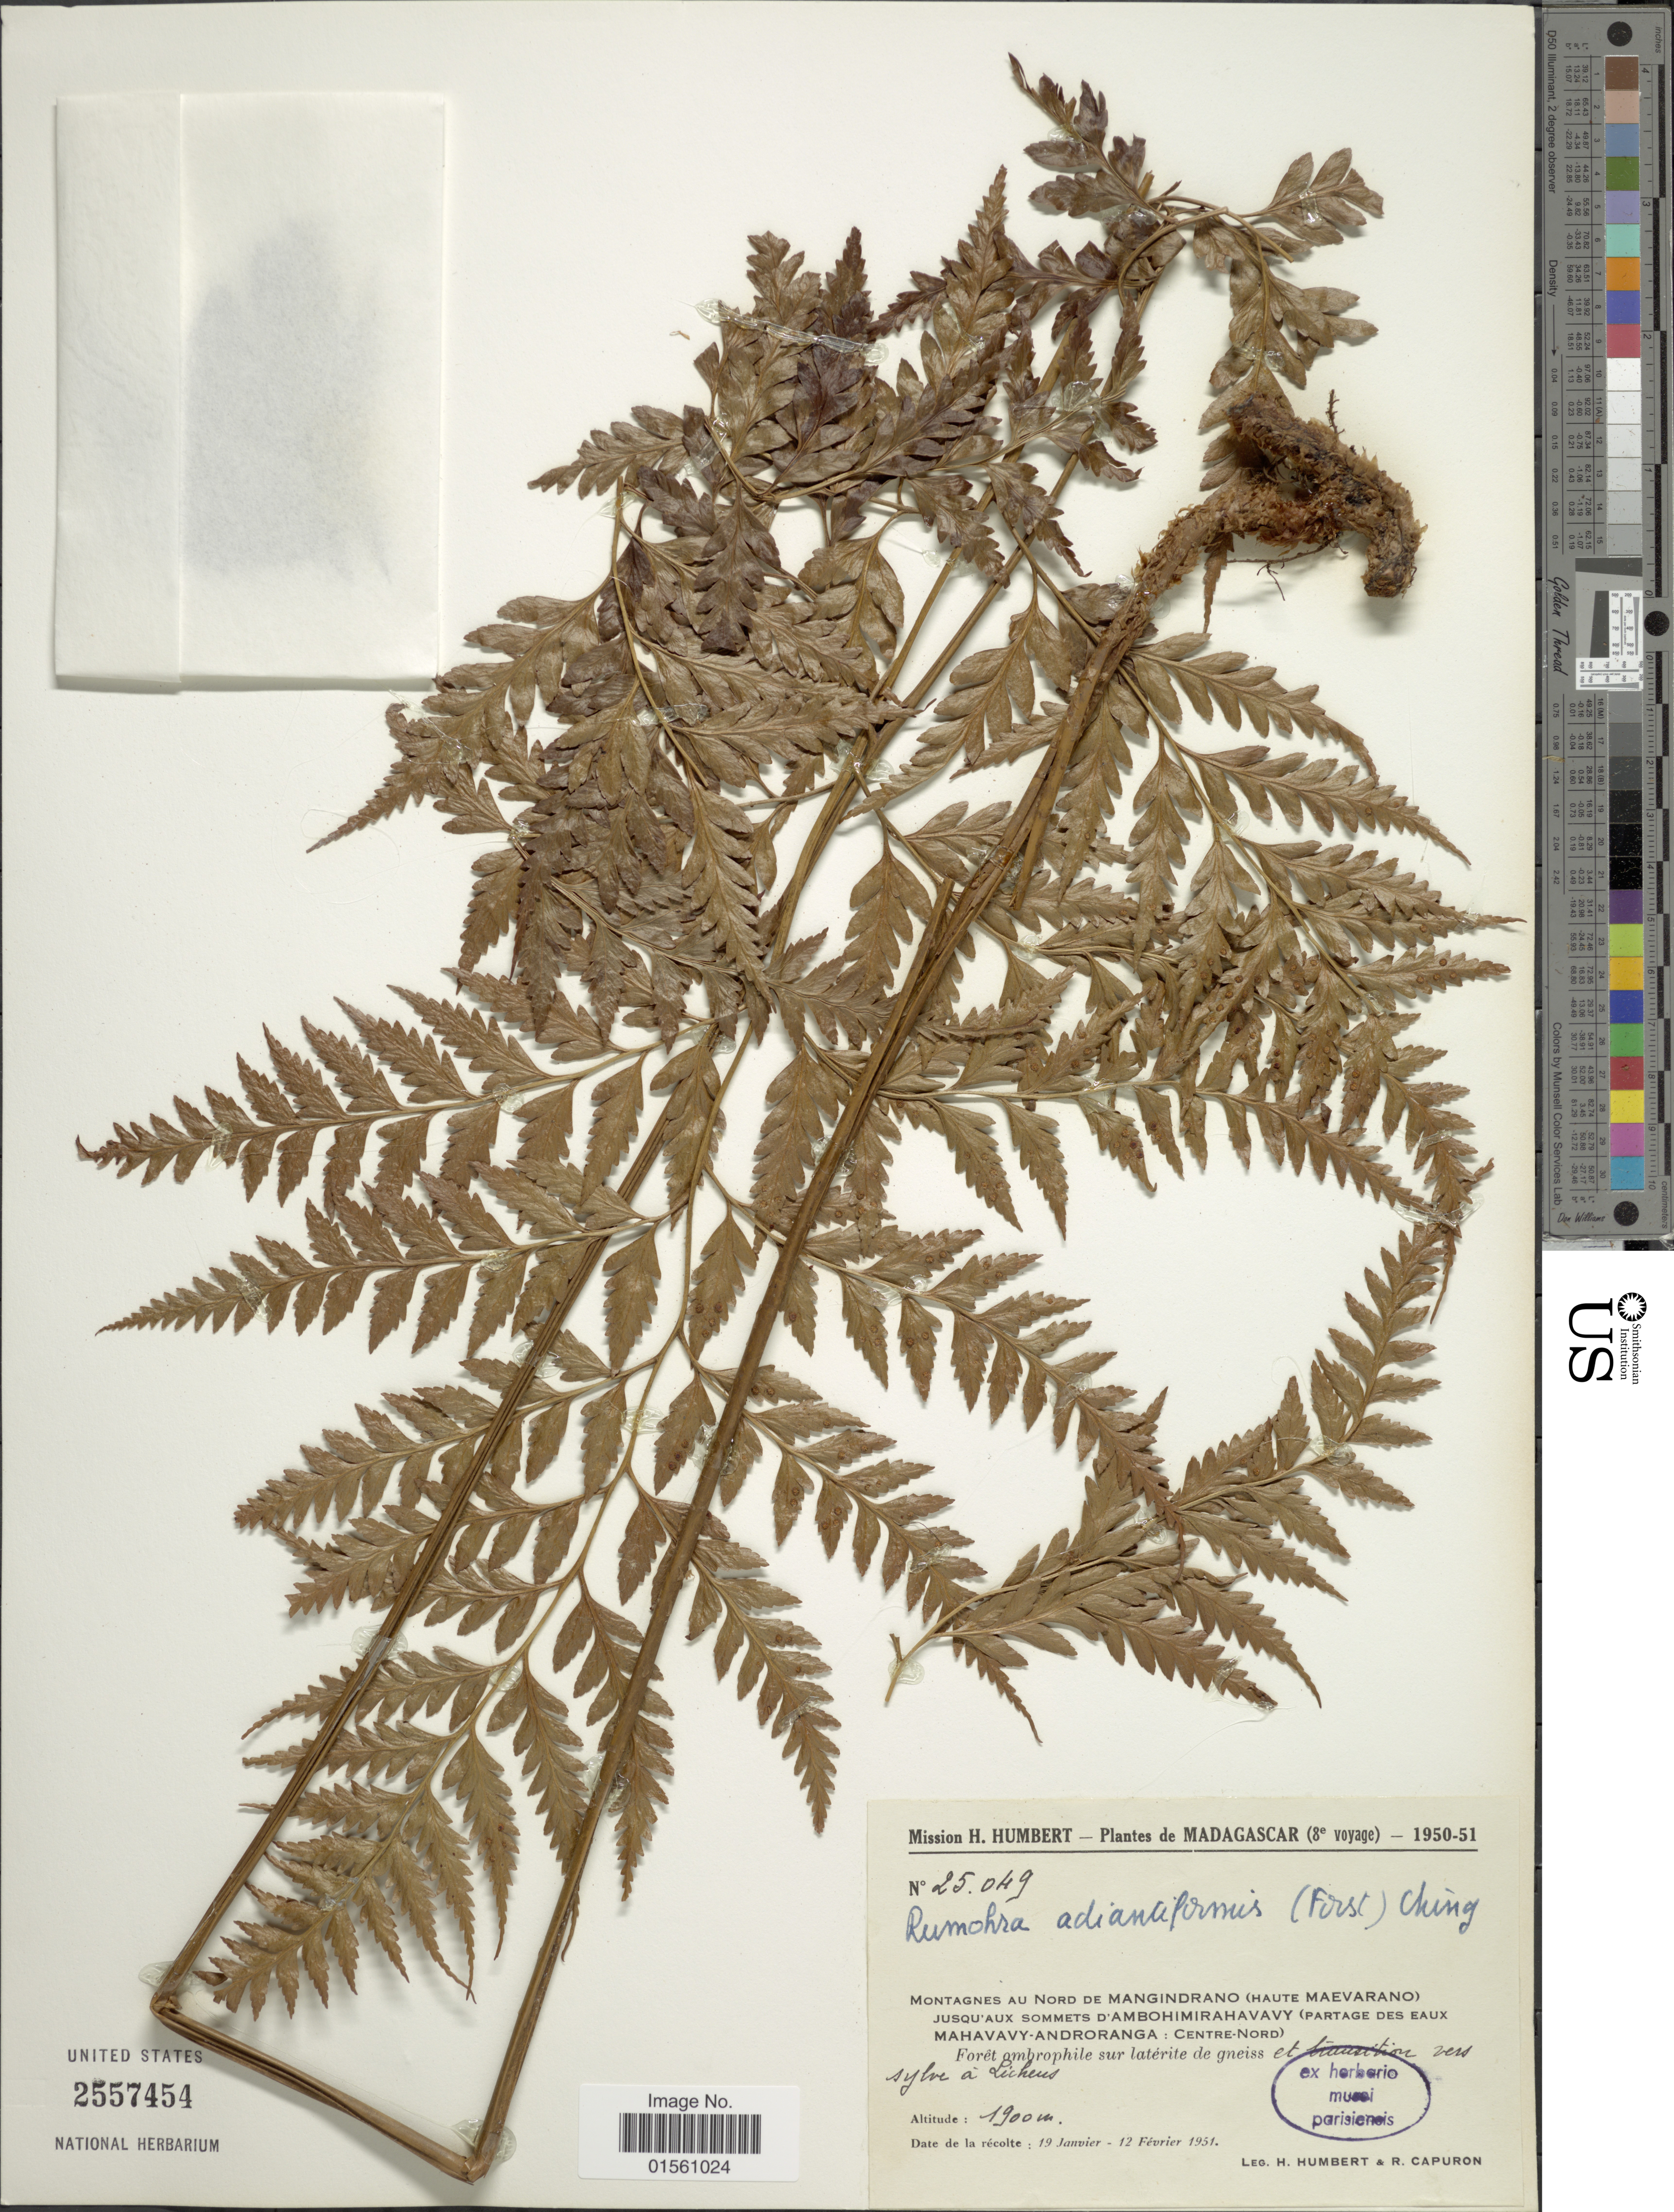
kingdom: Plantae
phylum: Tracheophyta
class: Polypodiopsida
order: Polypodiales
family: Dryopteridaceae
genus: Rumohra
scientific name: Rumohra adiantiformis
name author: (G. Forst.) Ching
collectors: H. Humbert & R. Capuron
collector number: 25049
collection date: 1951-01-19/1951-02-12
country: Madagascar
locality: Madagascar, Montagnes au Nord de Mangindrano (Haute Maevarano) Jusqu'aux sommets D'Ambohimirahavavy (partage des eaux Mahavavy- Andoranga: Centre-Nord)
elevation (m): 1900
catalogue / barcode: US 2557454